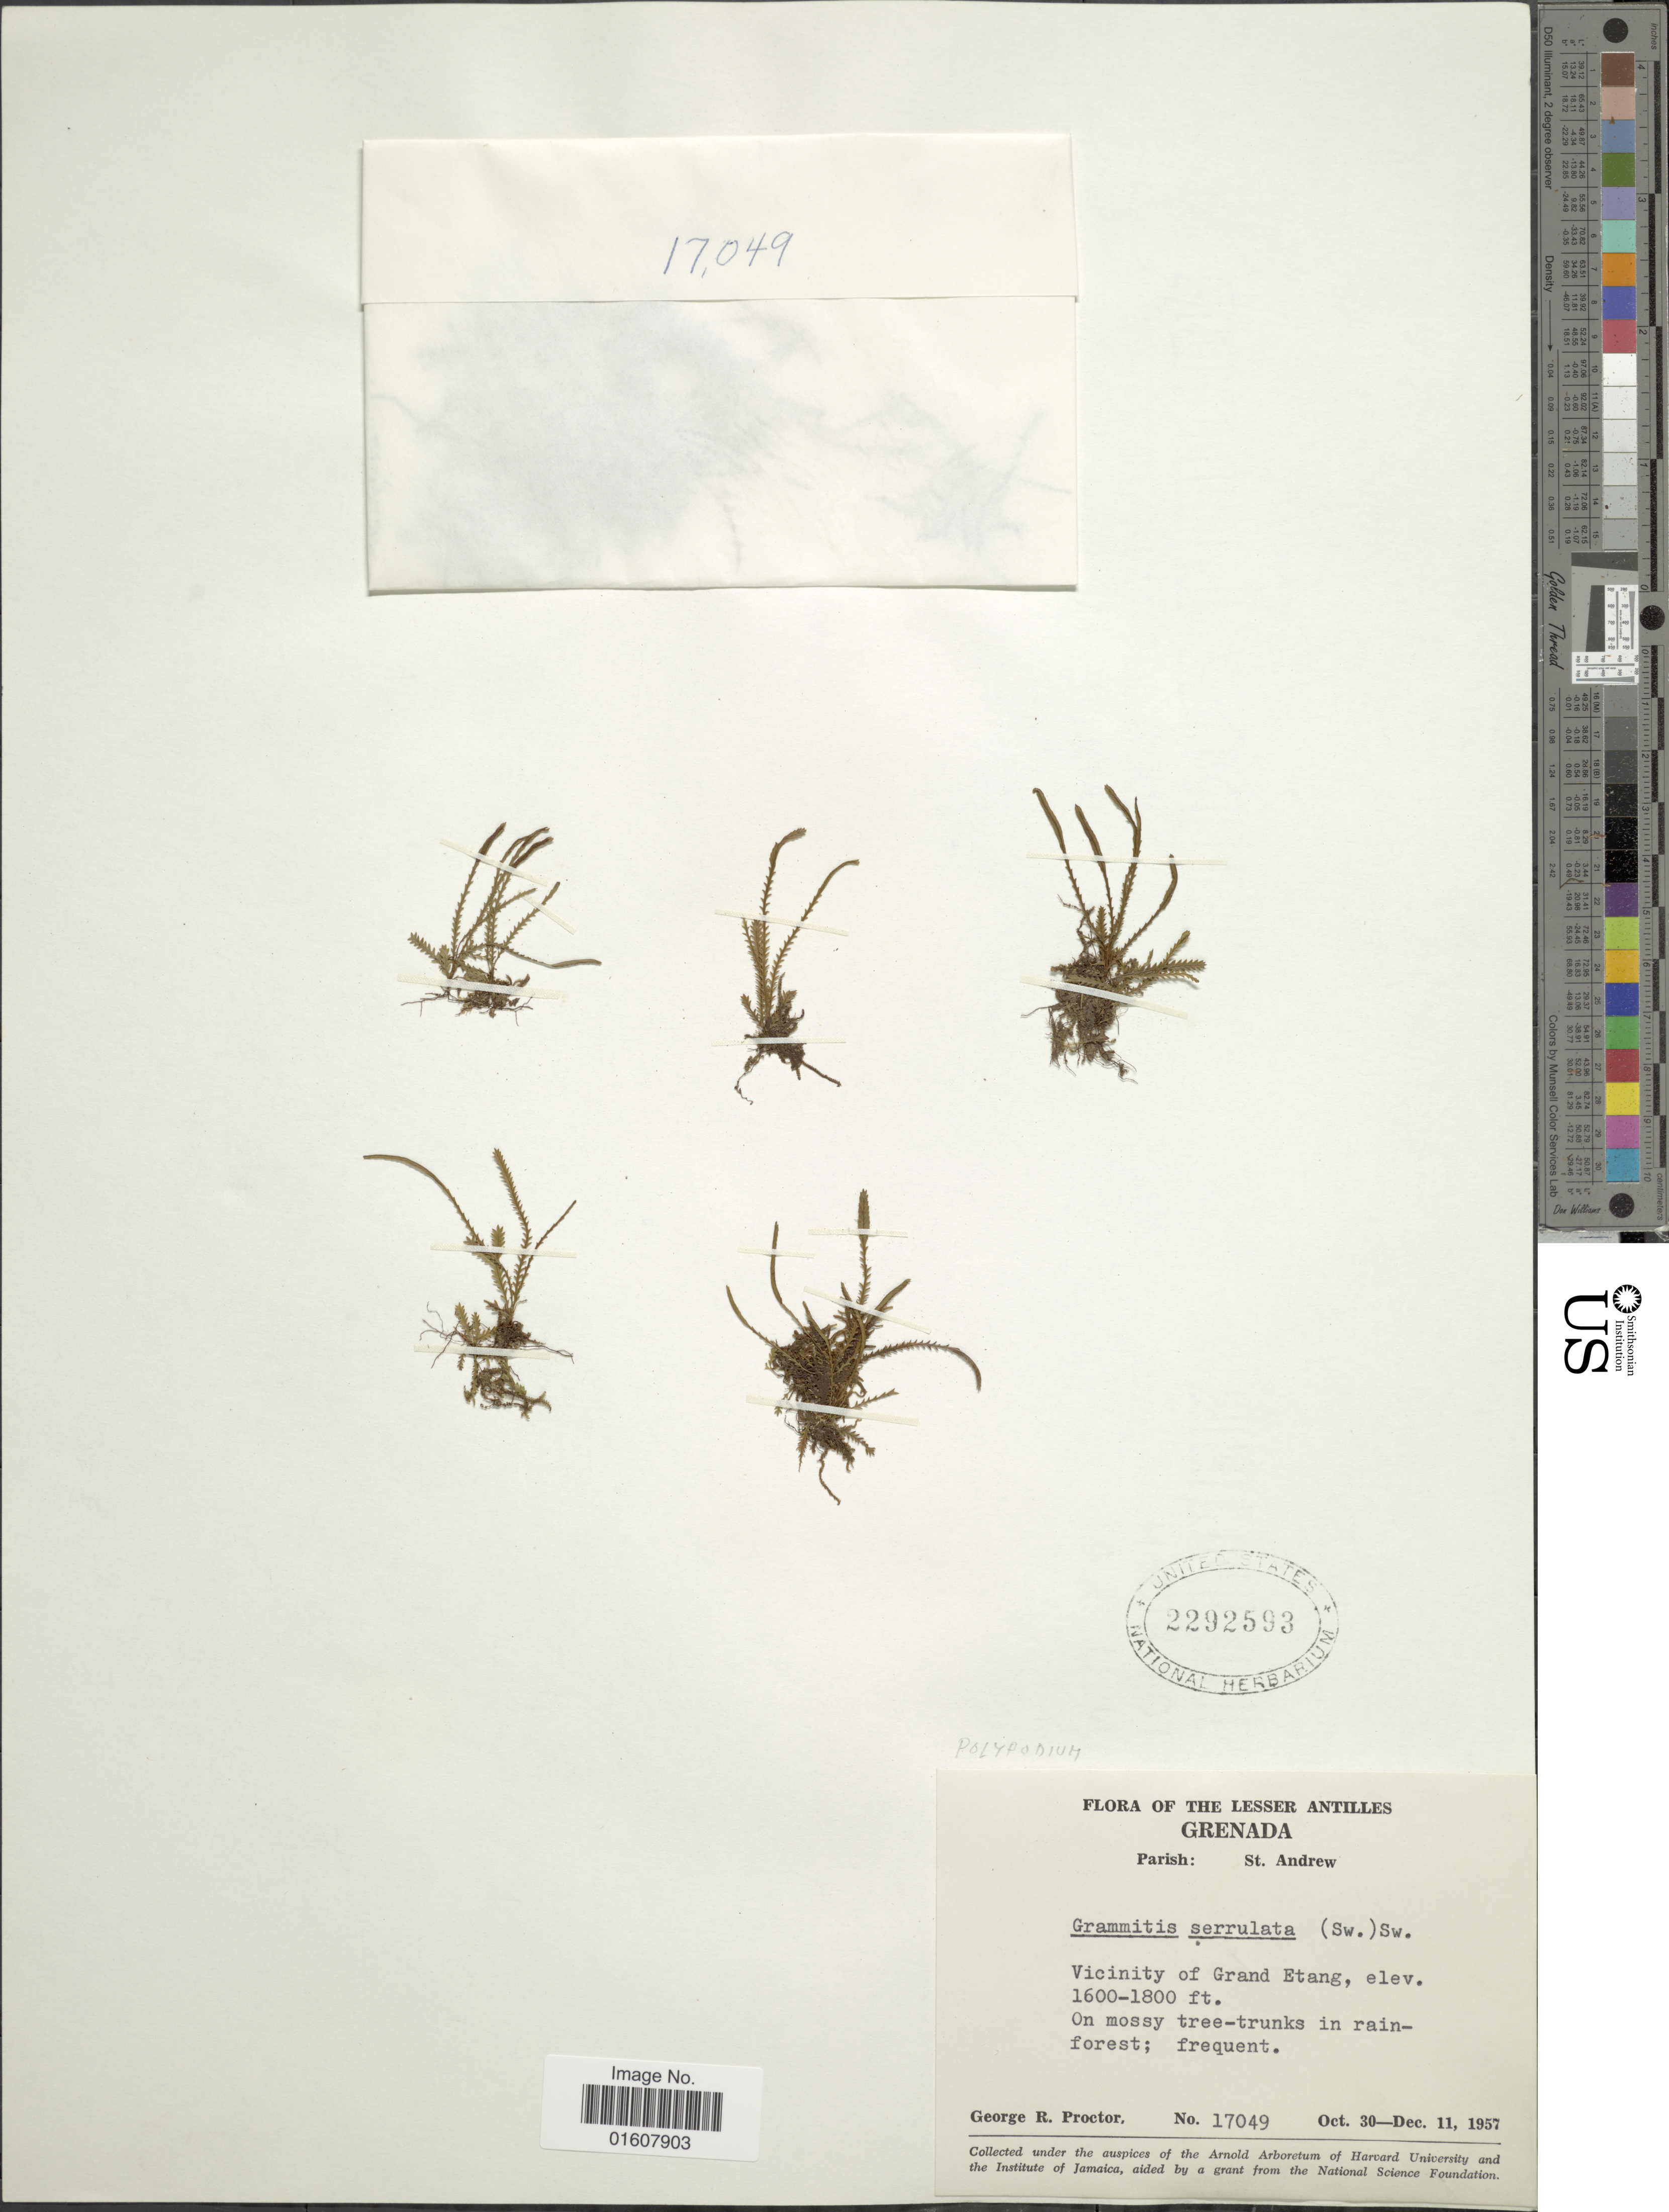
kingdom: Plantae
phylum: Tracheophyta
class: Polypodiopsida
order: Polypodiales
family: Polypodiaceae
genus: Cochlidium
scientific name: Cochlidium serrulatum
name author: (Sw.) L.E. Bishop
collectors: G. R. Proctor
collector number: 17049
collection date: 1957-10-30/1957-12-11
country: Grenada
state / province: Saint Andrew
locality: Lesser Antilles. Parish: St. Andrew. Vicinity of Grand Etang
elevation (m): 488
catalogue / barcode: US 2292593